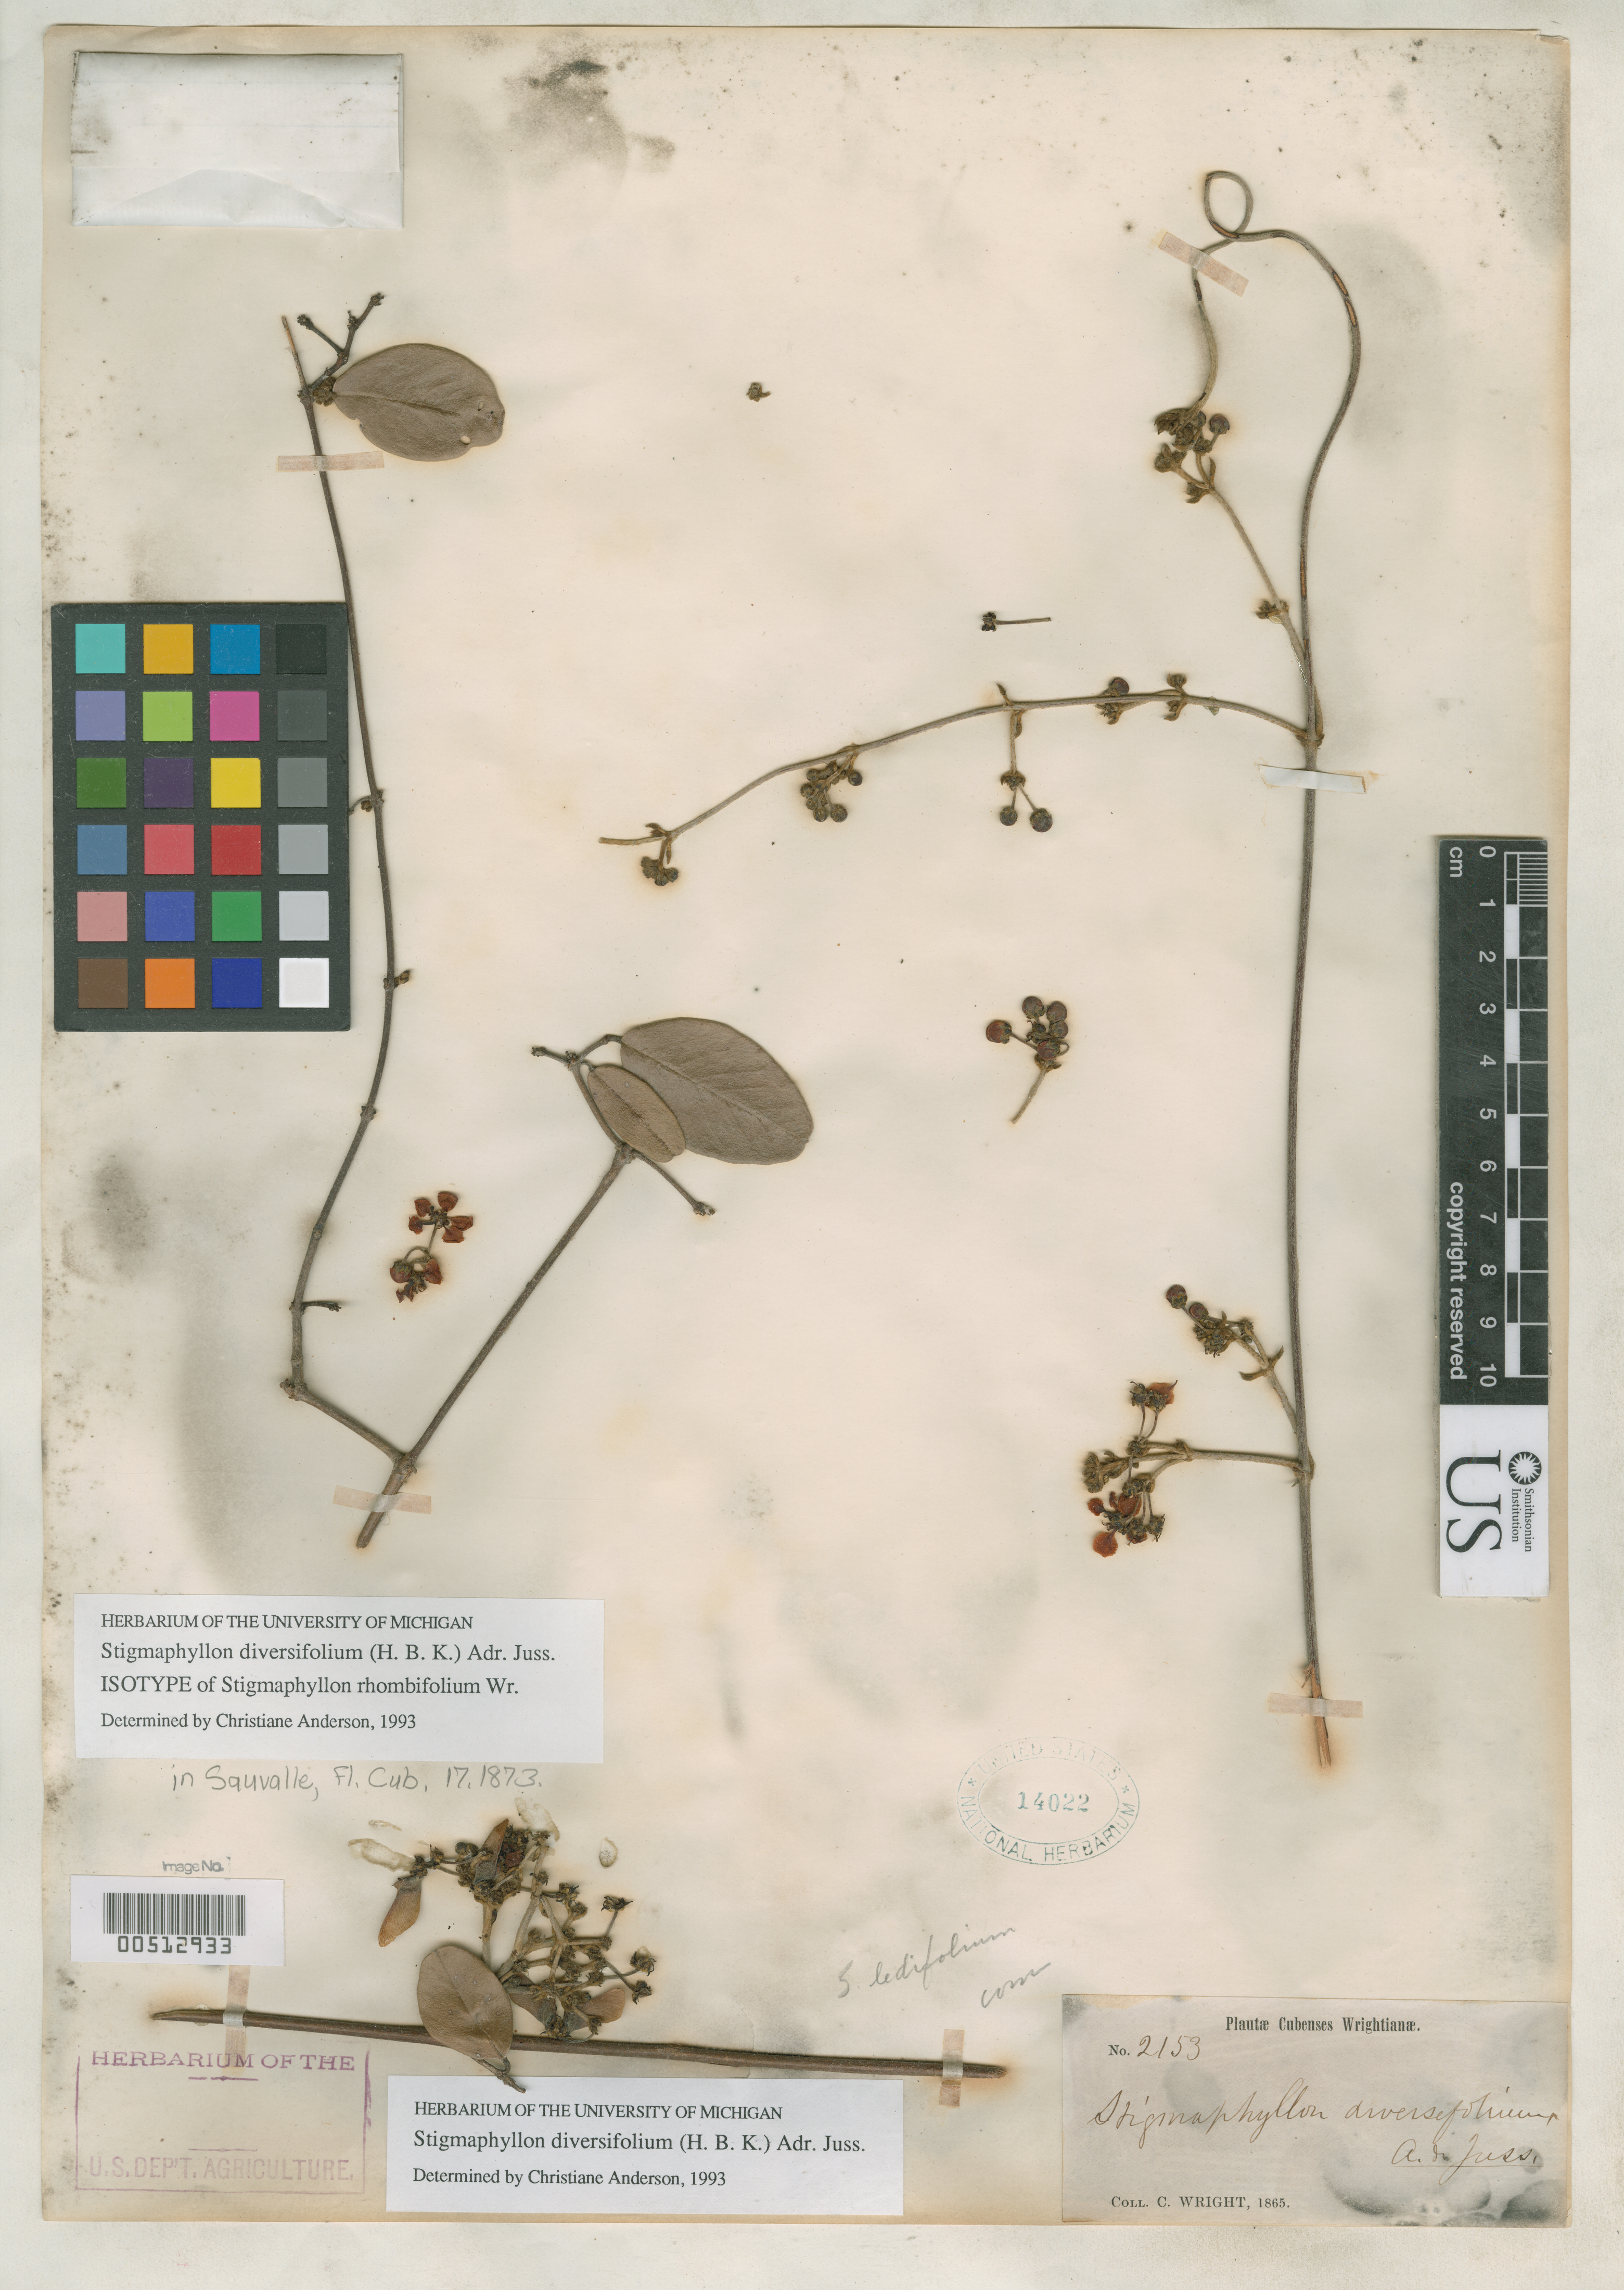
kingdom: Plantae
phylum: Tracheophyta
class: Magnoliopsida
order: Malpighiales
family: Malpighiaceae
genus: Stigmaphyllon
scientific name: Stigmaphyllon rhombifolium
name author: C. Wright in Sauvalle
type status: Possible Isotype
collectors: C. Wright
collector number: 2153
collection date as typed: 1865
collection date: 1865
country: Cuba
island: Greater Antilles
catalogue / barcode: US 14022